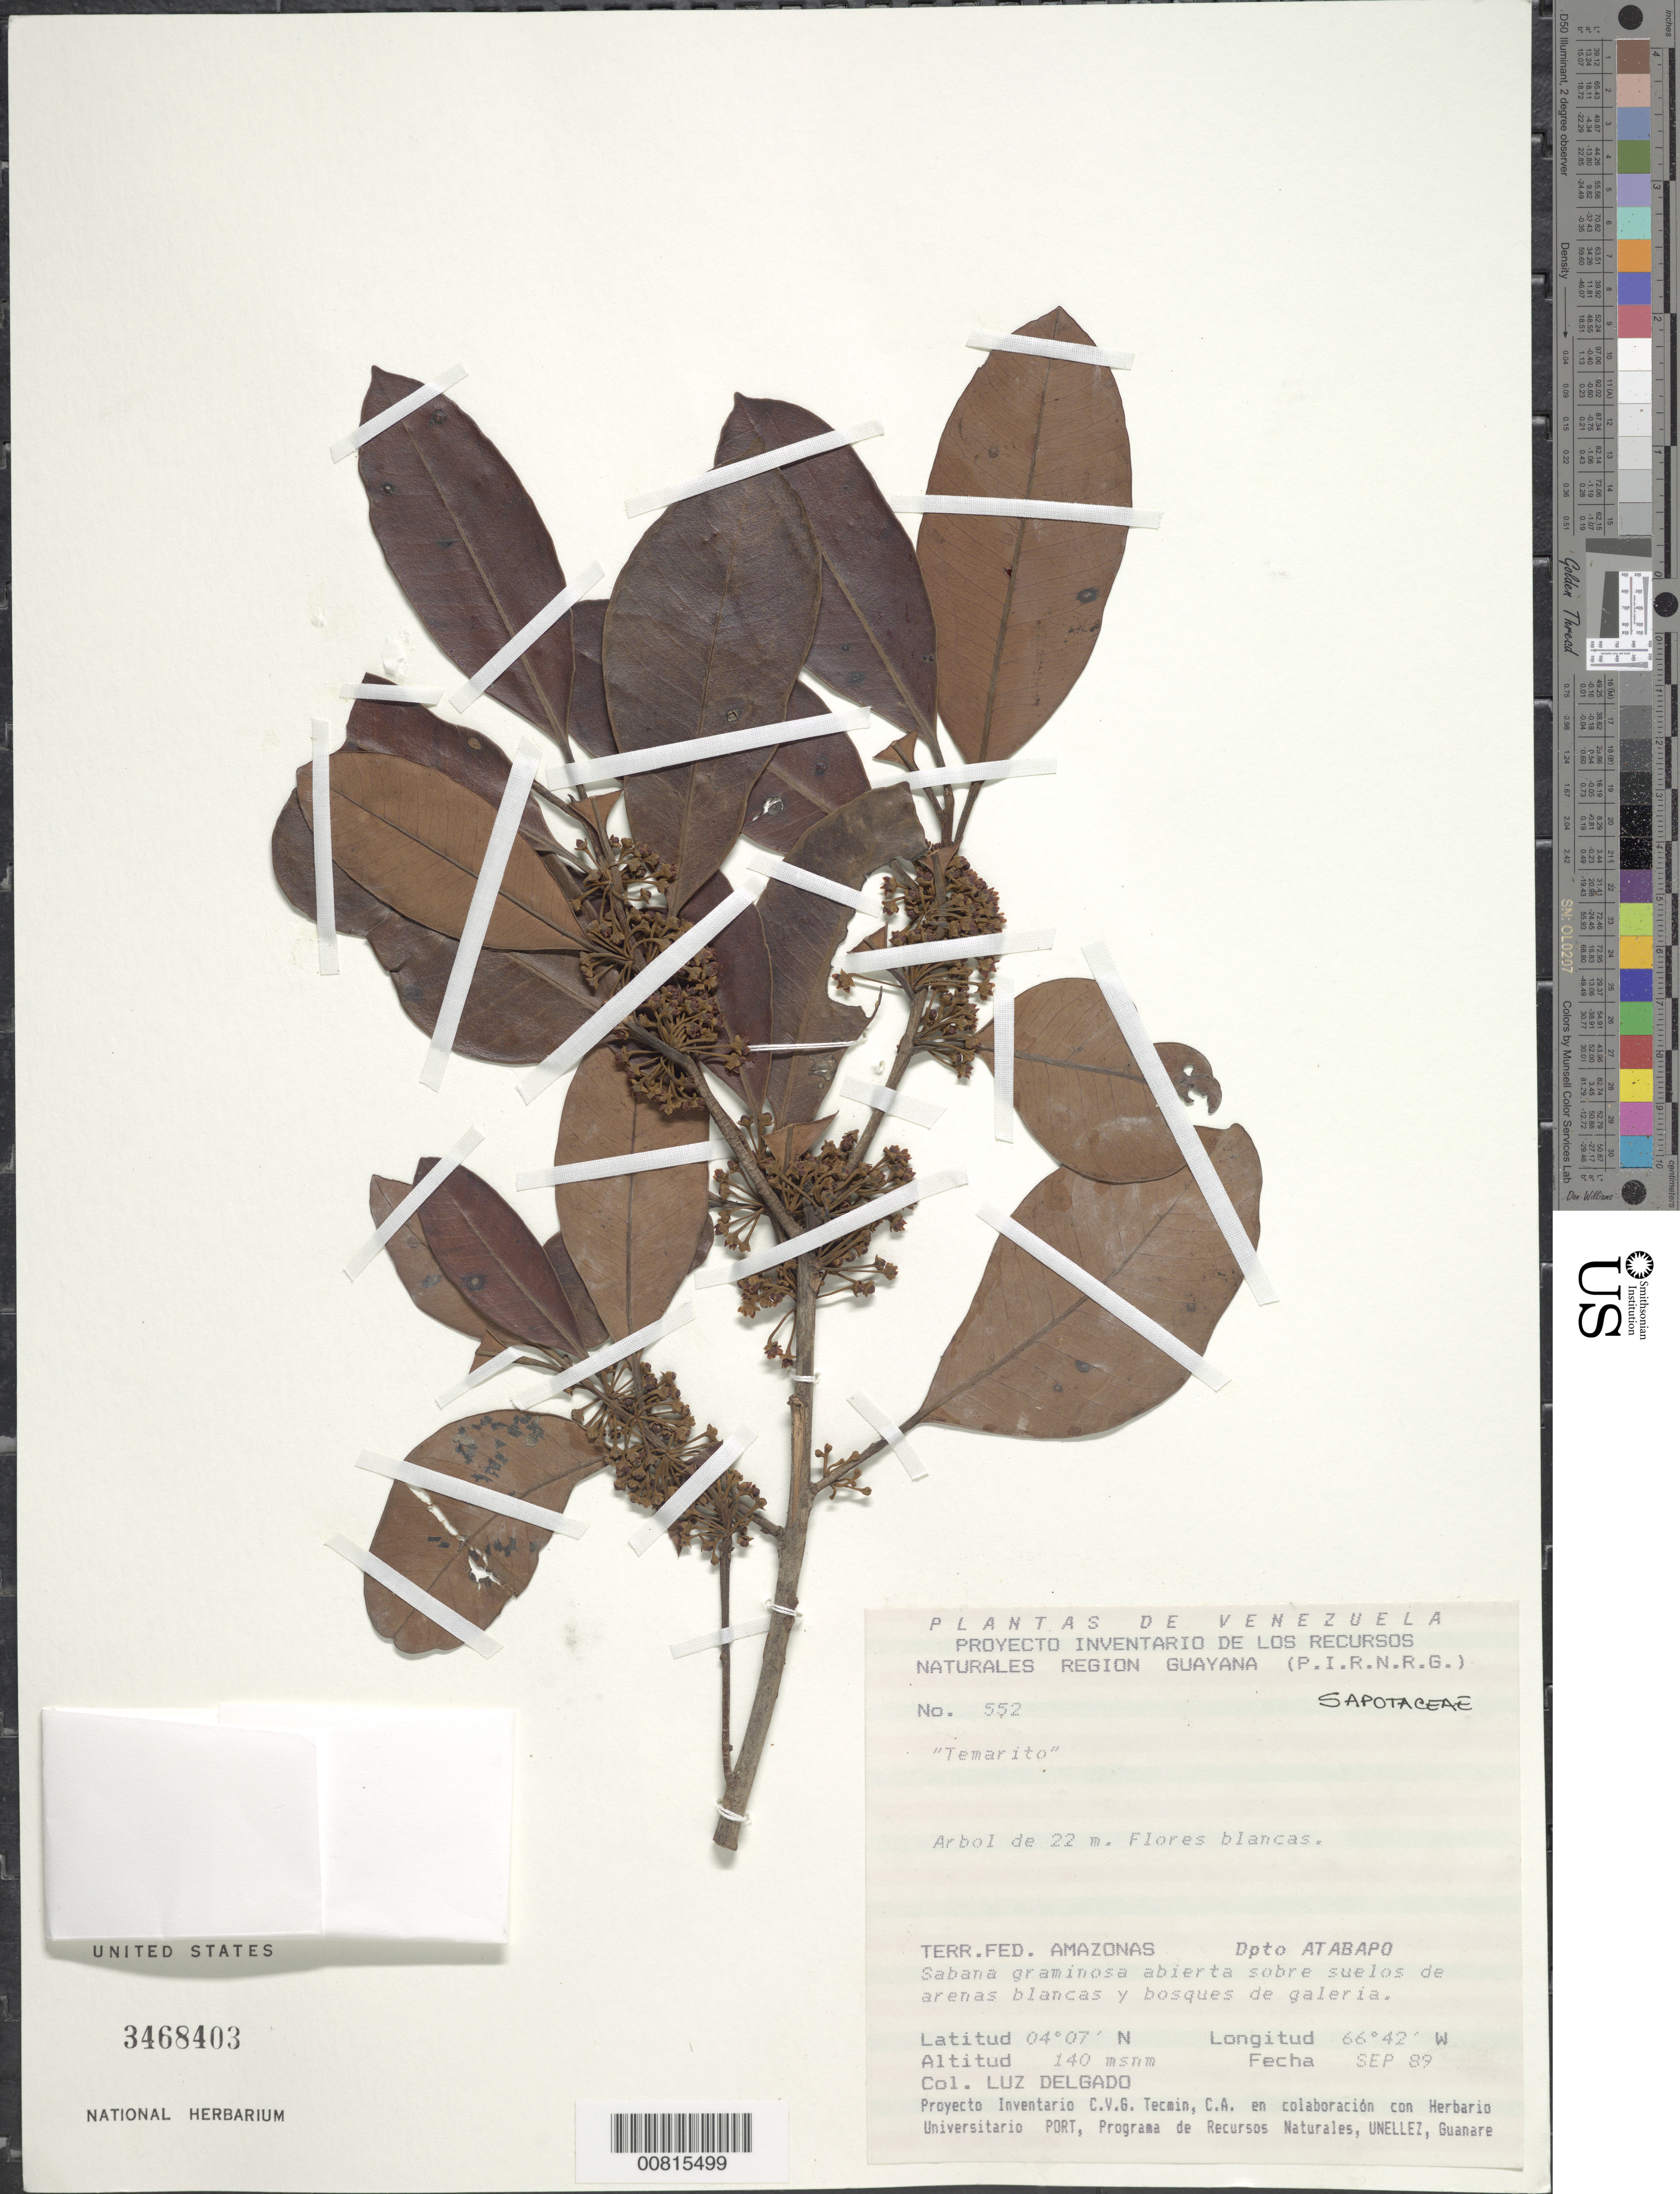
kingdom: Plantae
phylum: Tracheophyta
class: Magnoliopsida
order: Ericales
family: Sapotaceae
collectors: L. Delgado V.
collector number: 552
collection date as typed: Sep-89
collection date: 1989-09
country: Venezuela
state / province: Amazonas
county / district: Atabapo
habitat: Sabana graminosa abierta sobre suelos de arenas blancas y bosques de galeria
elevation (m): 90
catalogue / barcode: US 3468403